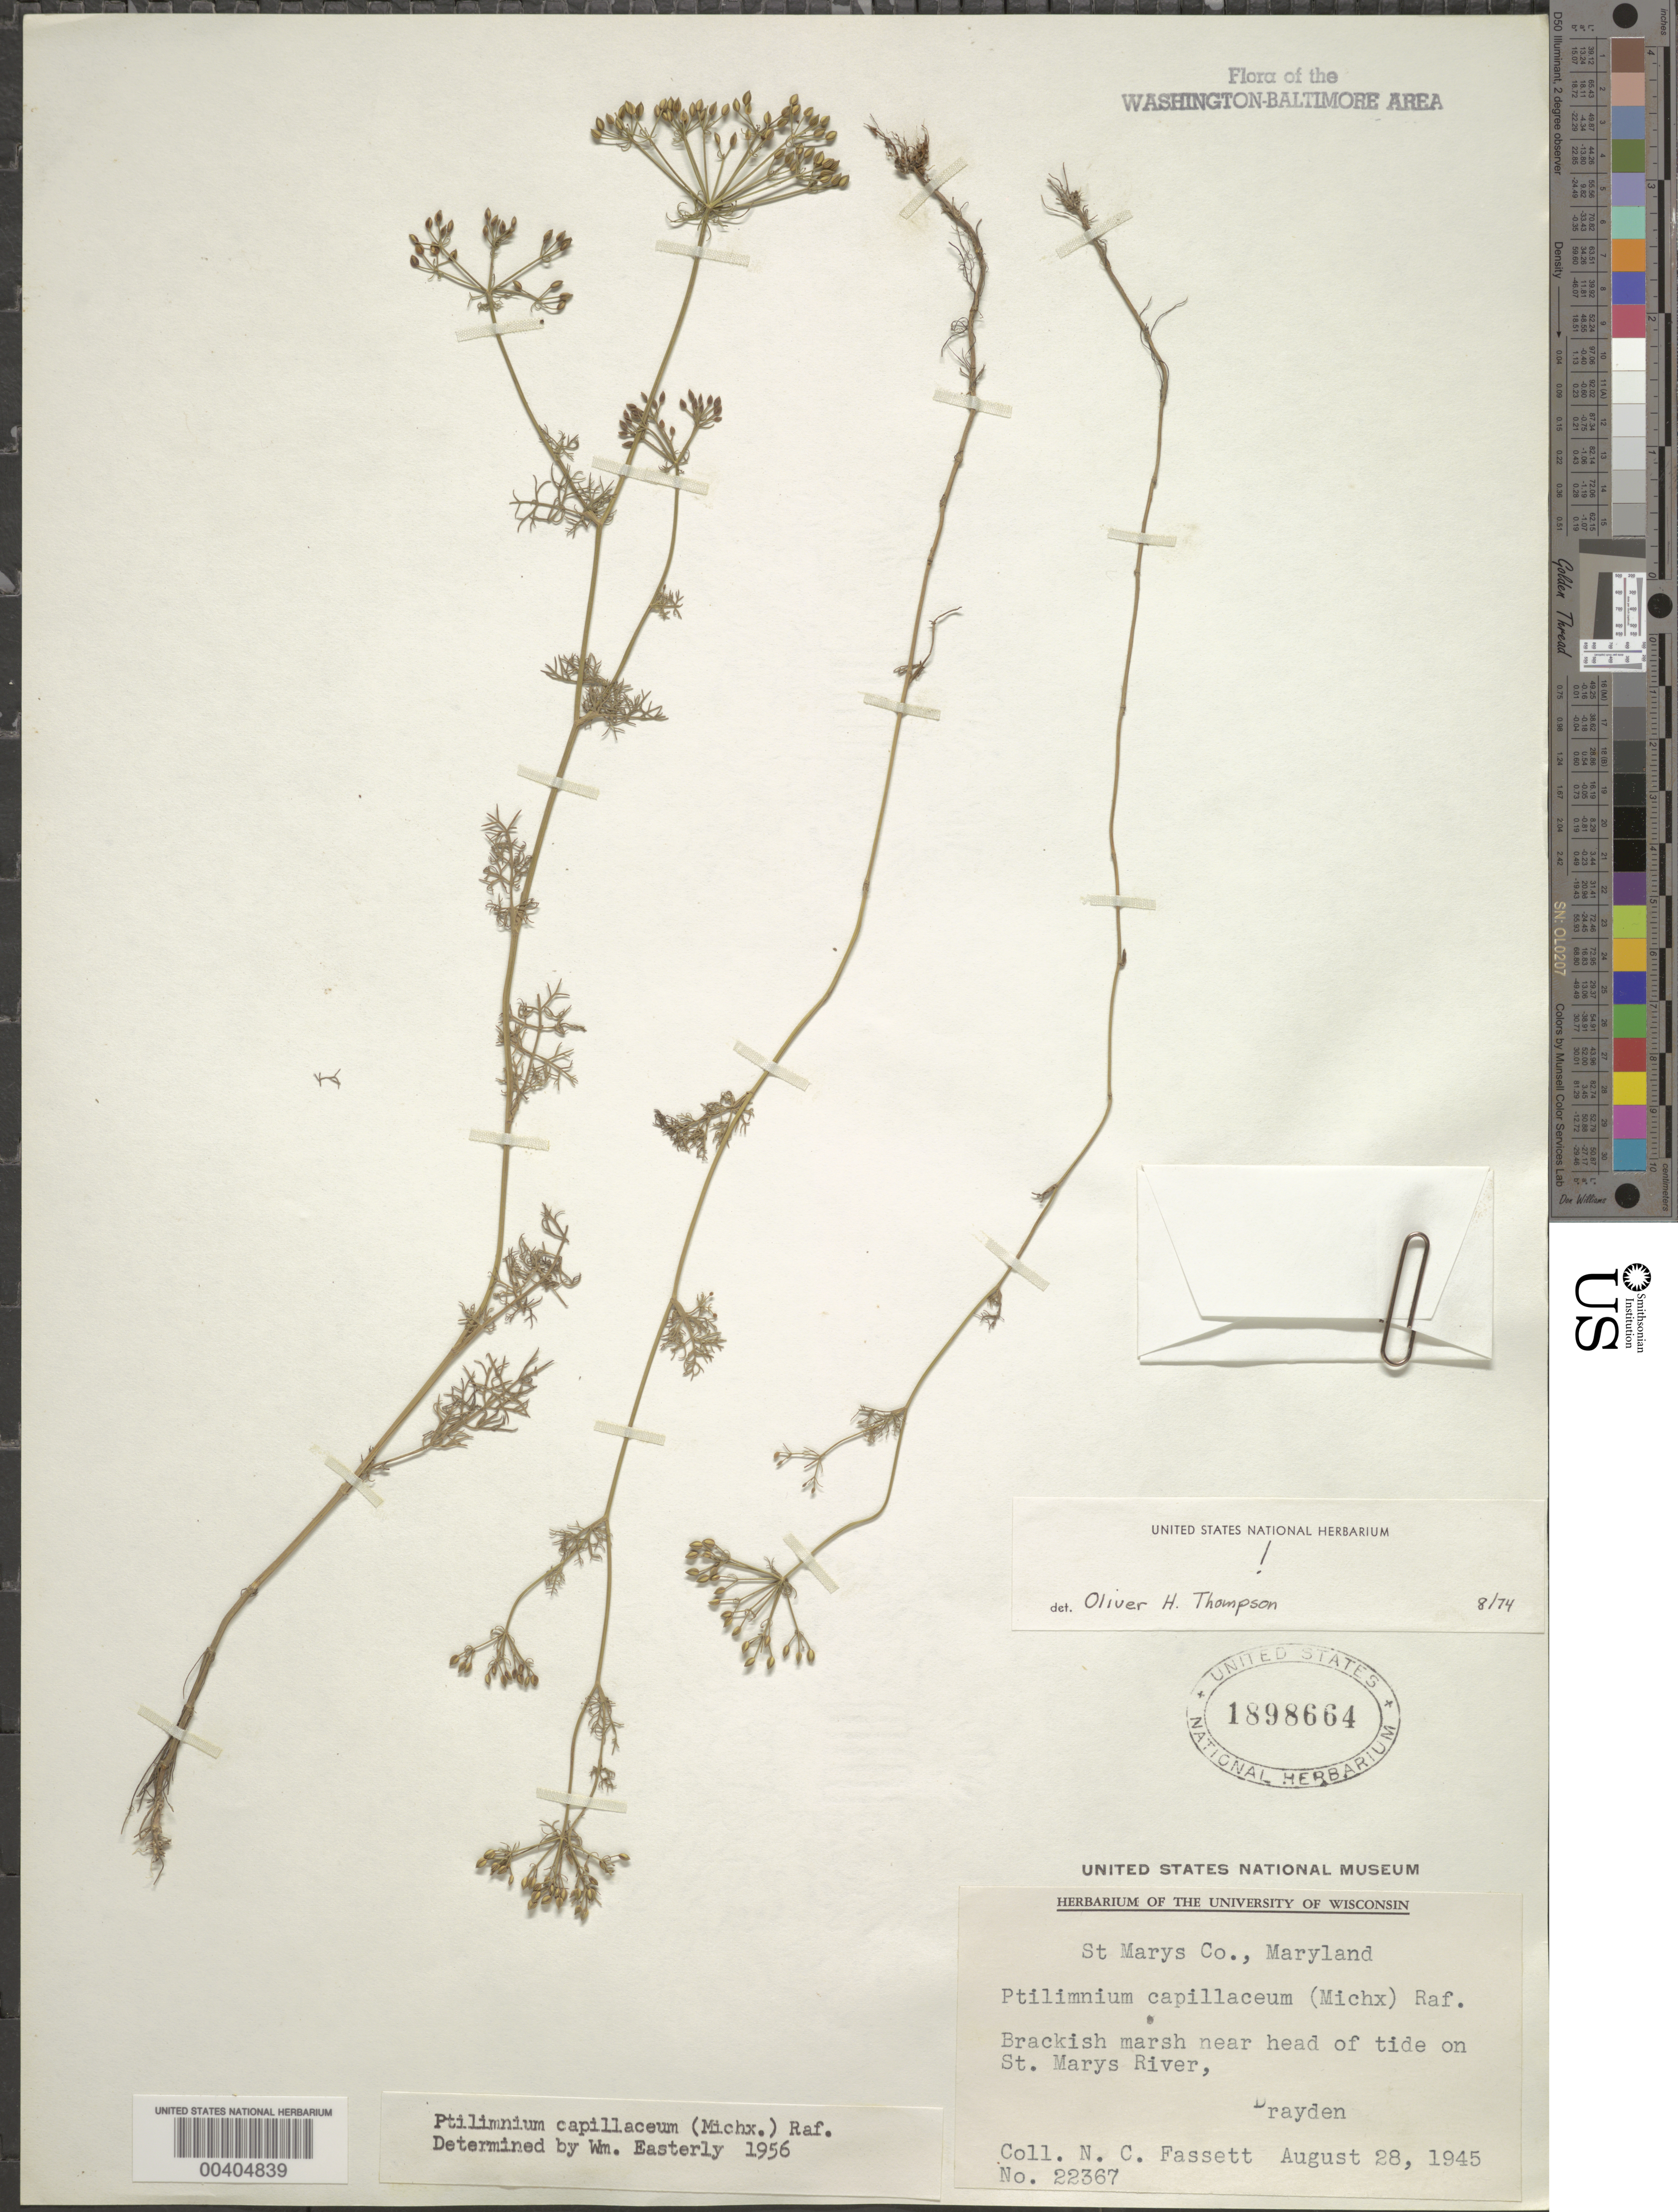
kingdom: Plantae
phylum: Tracheophyta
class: Magnoliopsida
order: Apiales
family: Apiaceae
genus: Ptilimnium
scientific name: Ptilimnium capillaceum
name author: (Michx.) Raf.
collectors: N. C. Fassett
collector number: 22367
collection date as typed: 28 Aug 1945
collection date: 1945-08-28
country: United States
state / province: Maryland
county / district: St. Mary's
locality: St. Marys River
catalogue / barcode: US 1898664